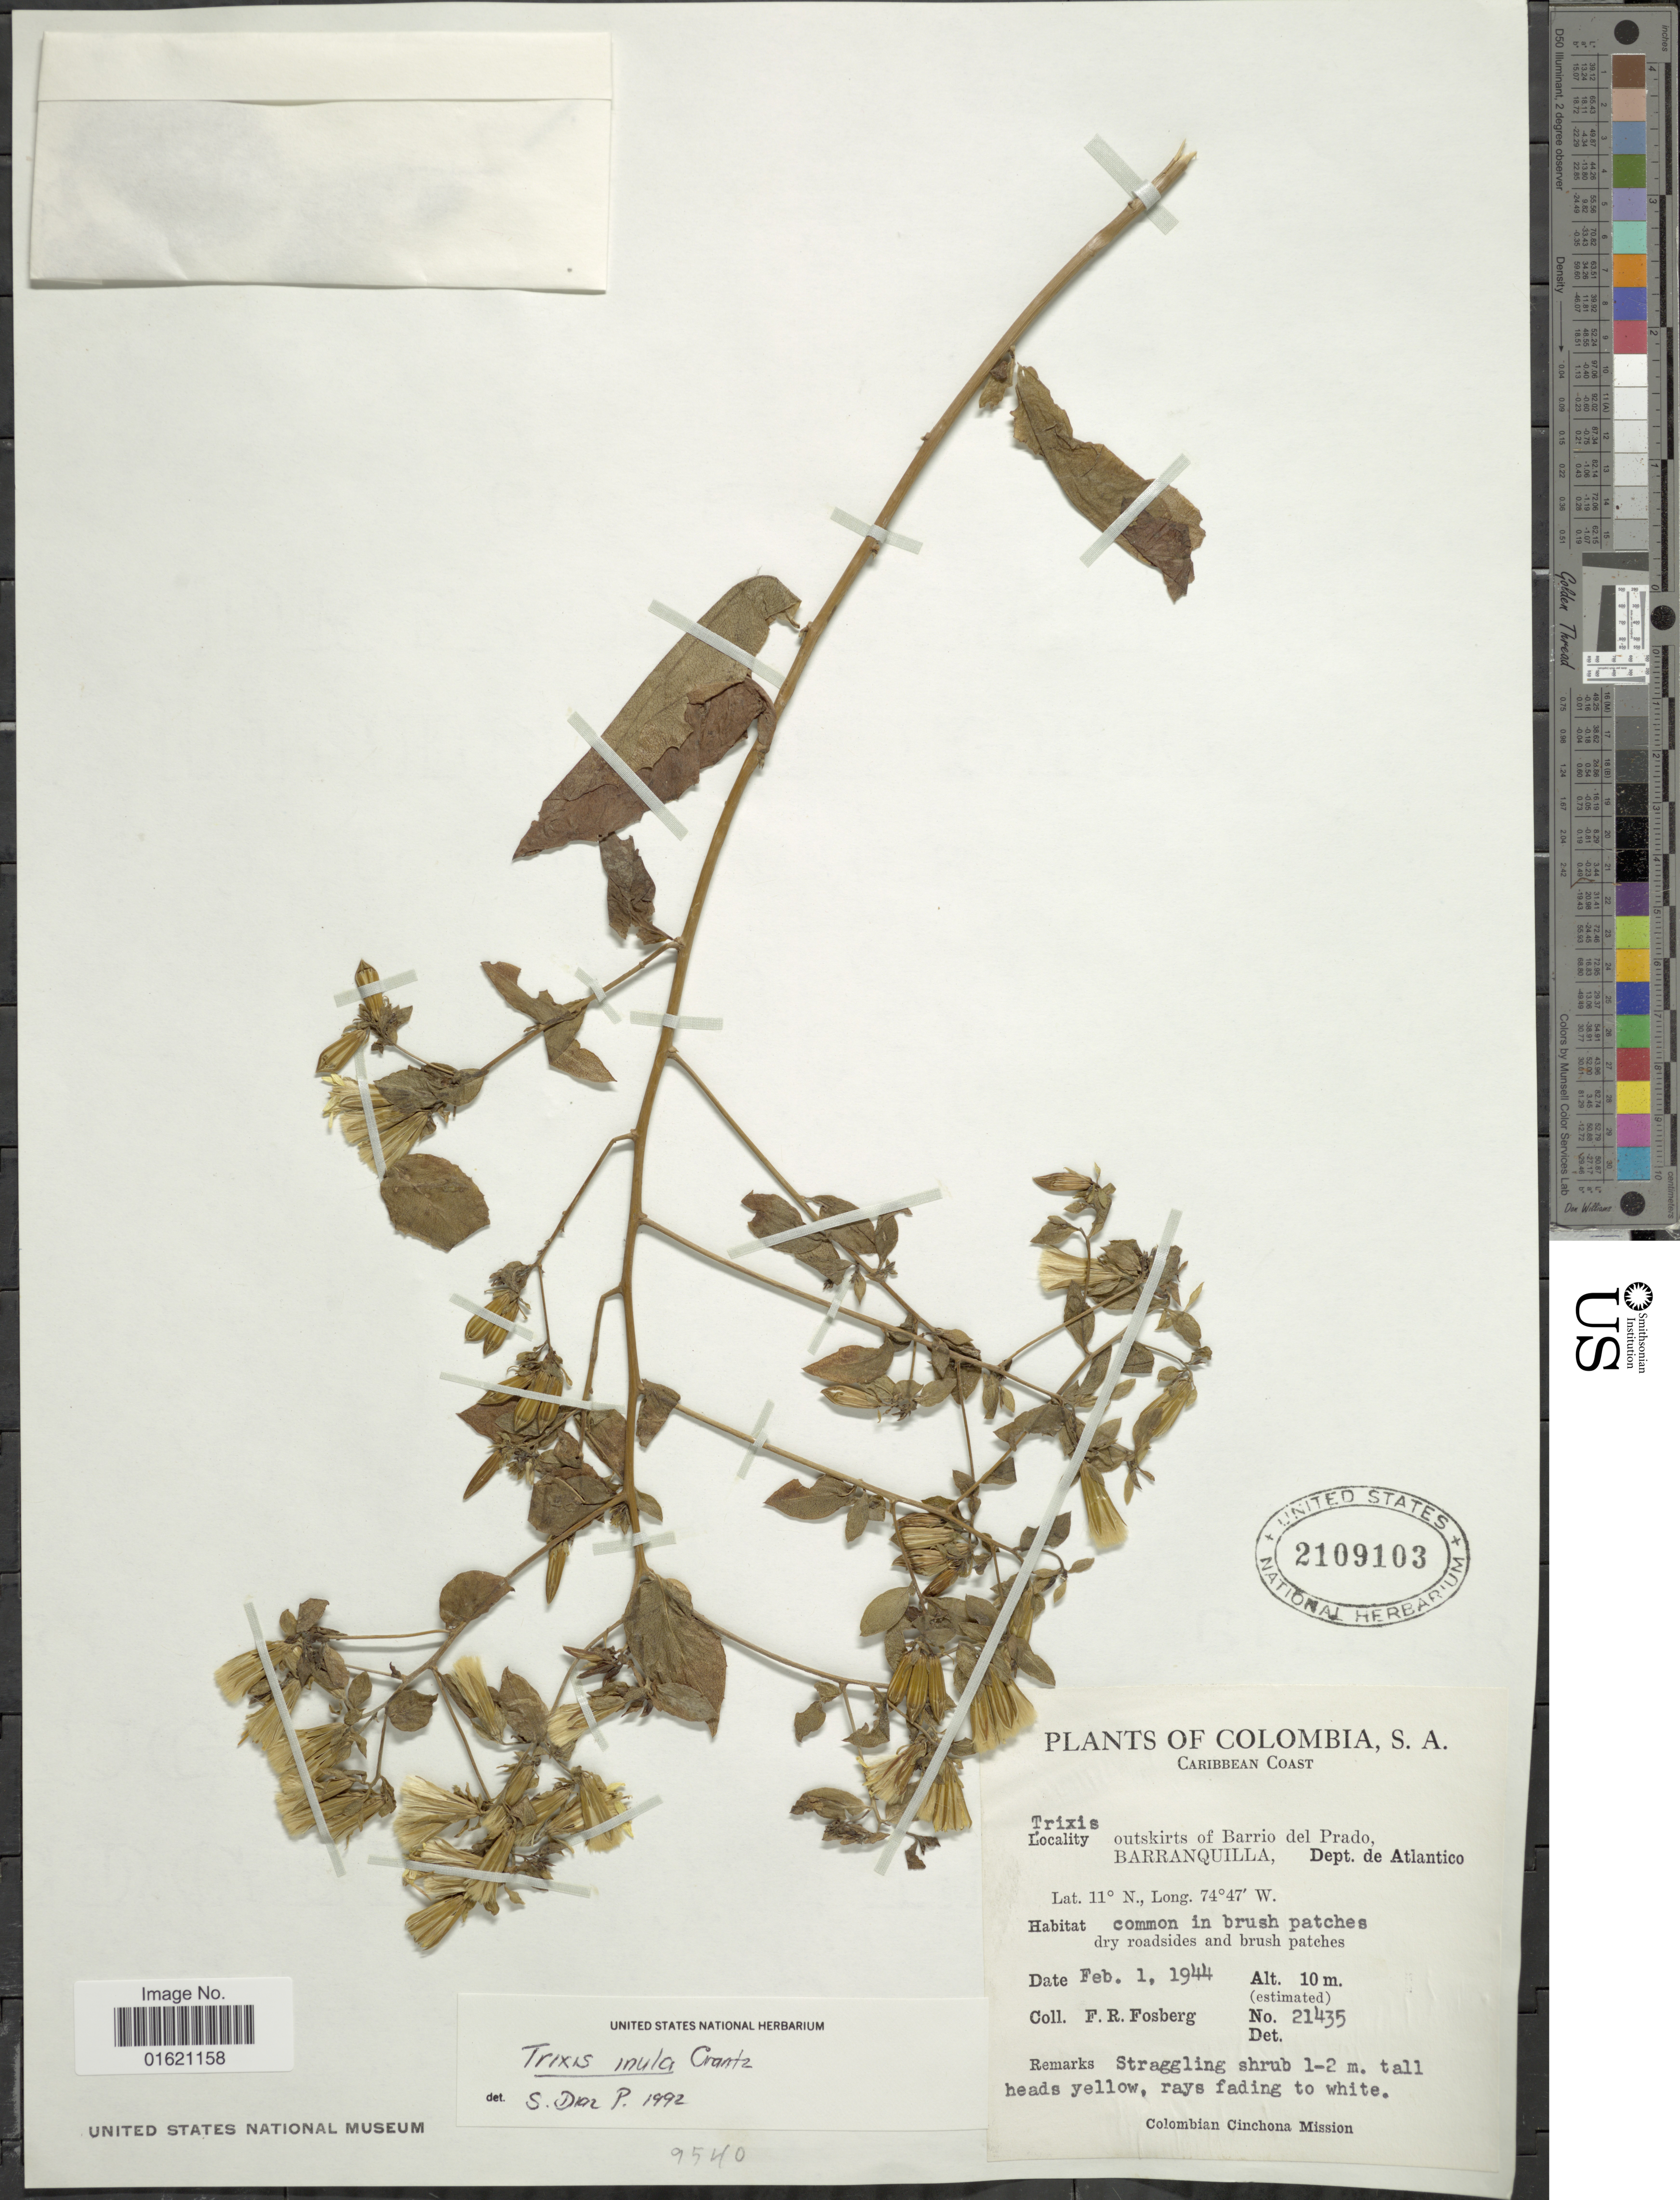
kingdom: Plantae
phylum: Tracheophyta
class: Magnoliopsida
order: Asterales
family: Asteraceae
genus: Trixis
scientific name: Trixis inula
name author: Crantz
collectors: F. R. Fosberg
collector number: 21435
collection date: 1944-02-01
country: Colombia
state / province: Atlántico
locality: Caribbean Coast, outskirts of Barrio del Prado, Barranquilla, dry roadsides and brush patches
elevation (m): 10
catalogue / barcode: US 2109103